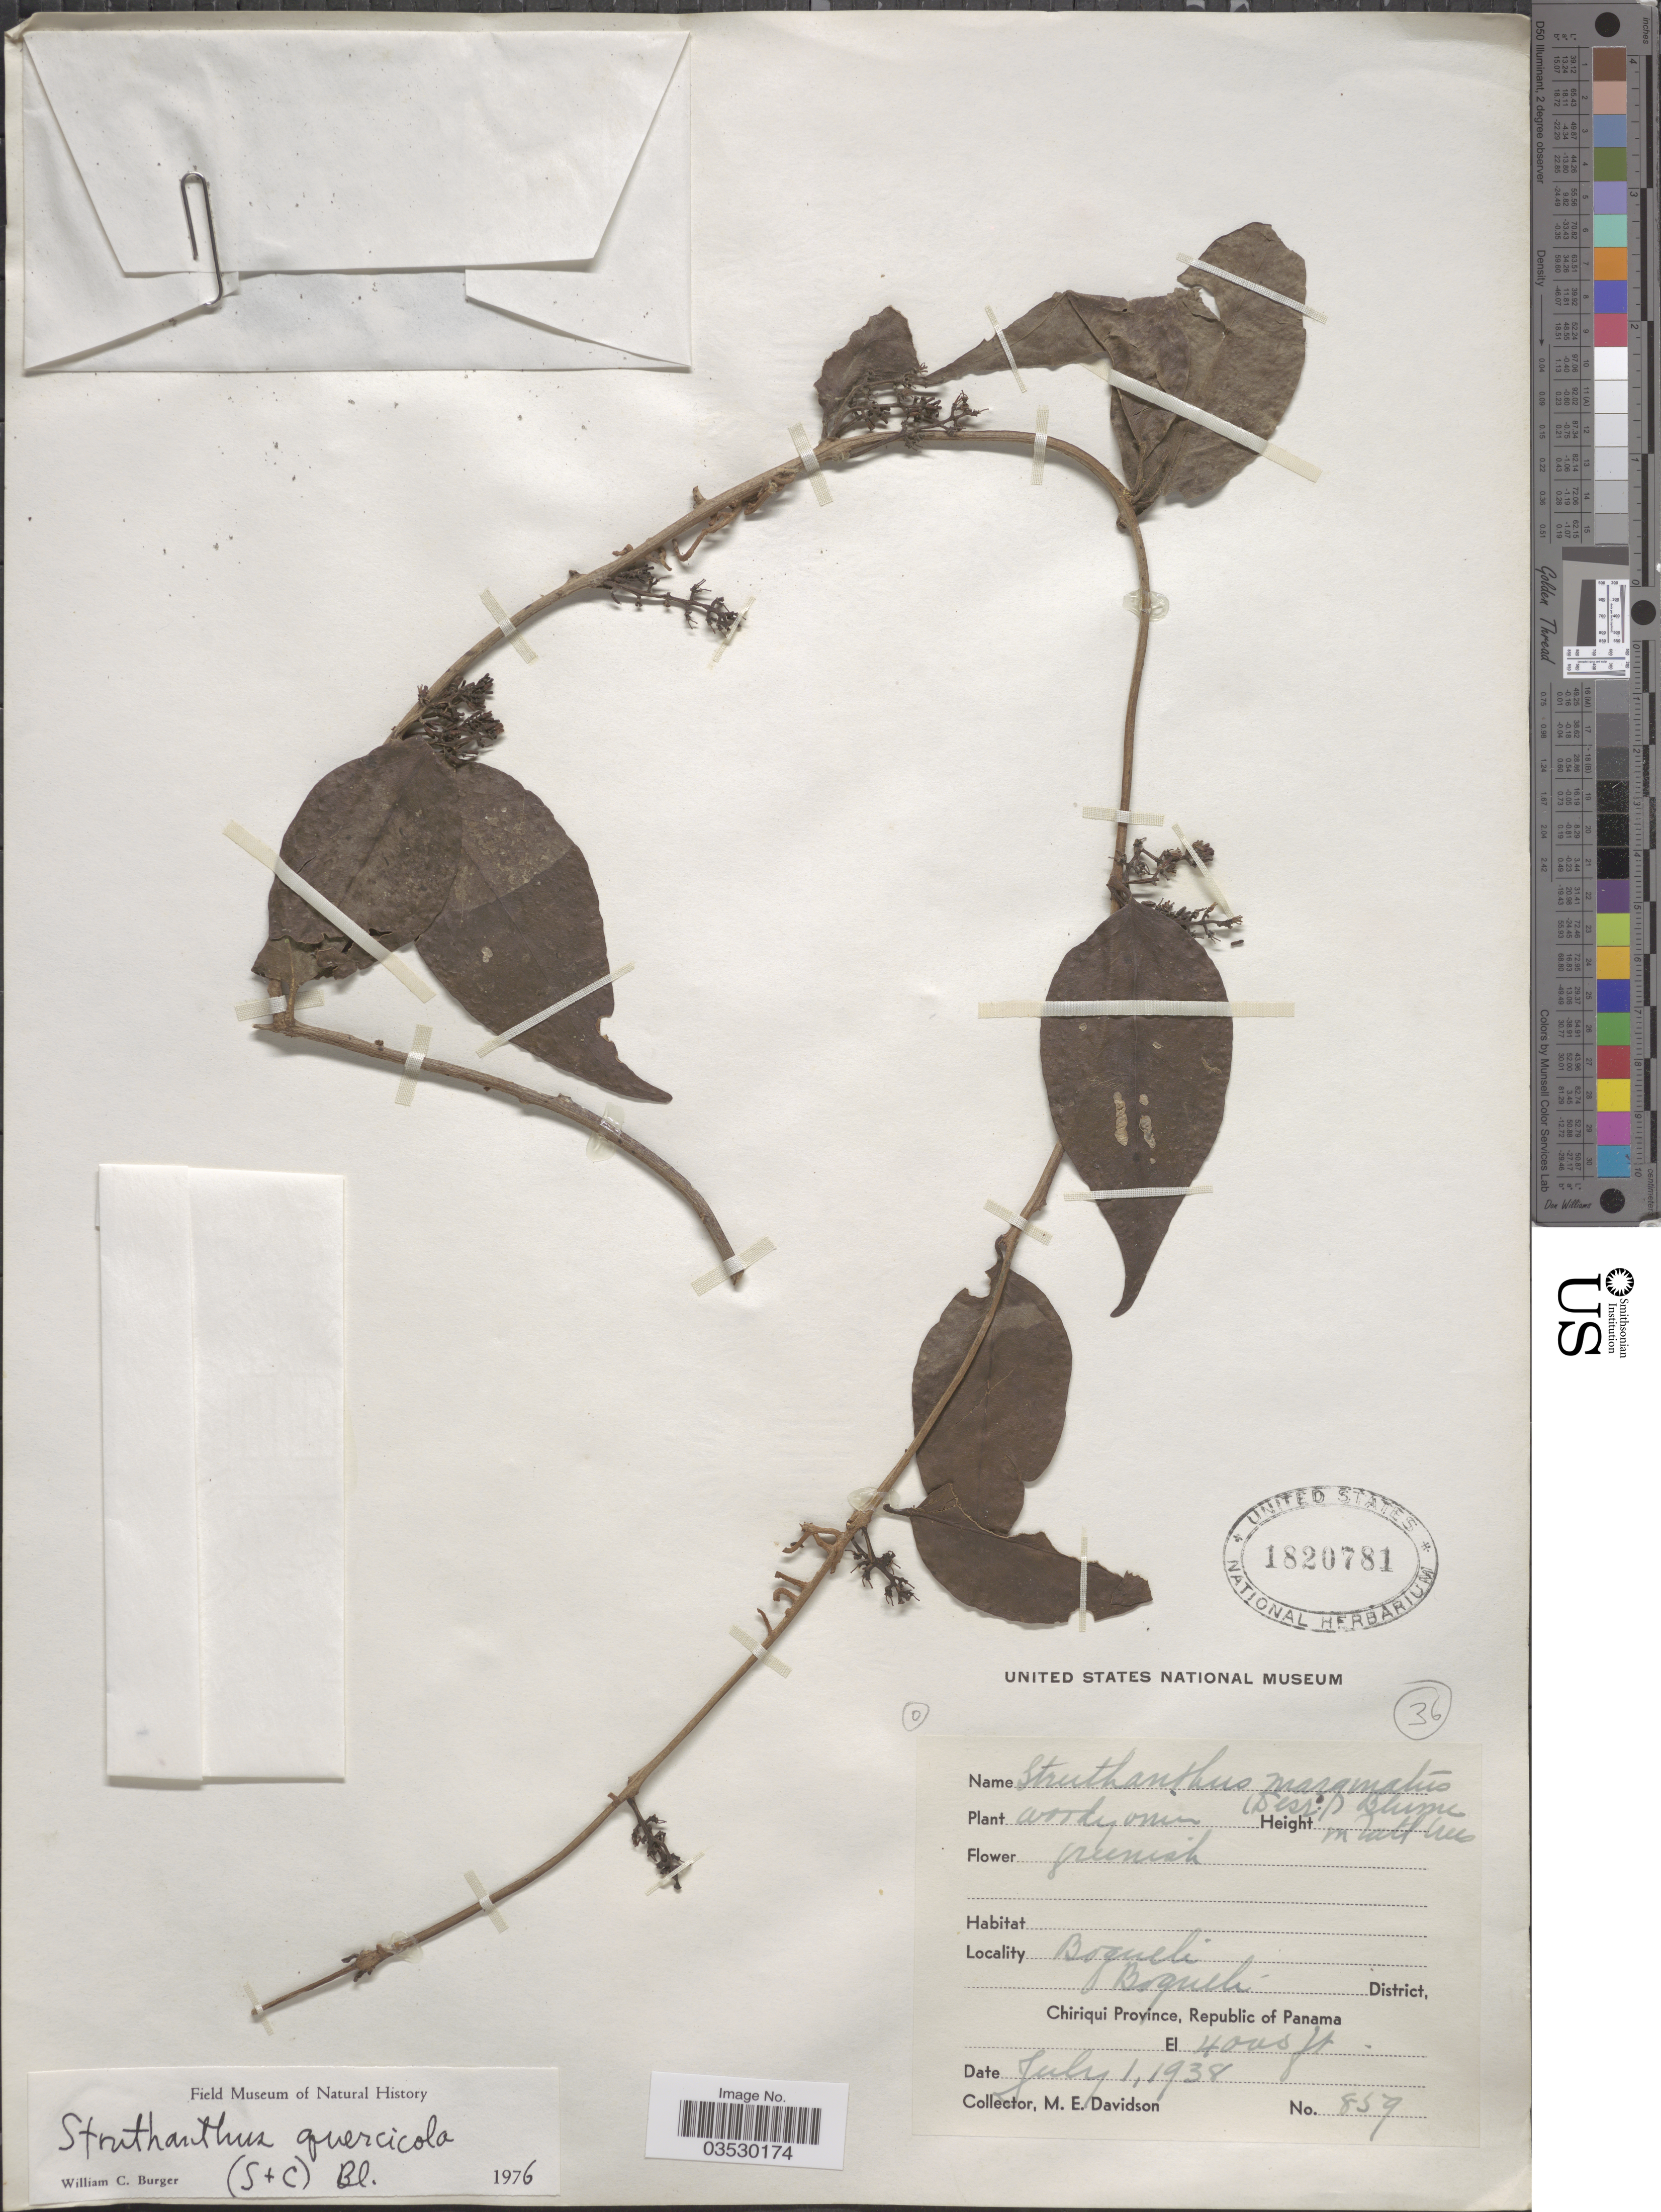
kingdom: Plantae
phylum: Tracheophyta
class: Magnoliopsida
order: Santalales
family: Loranthaceae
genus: Struthanthus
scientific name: Struthanthus quercicola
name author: (Kuijt) Cham. & Schltr.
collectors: M. E. Davidson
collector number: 859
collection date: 1938-07-01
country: Panama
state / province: Chiriqui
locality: Boquete, Boquete District.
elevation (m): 1219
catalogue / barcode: US 1820781